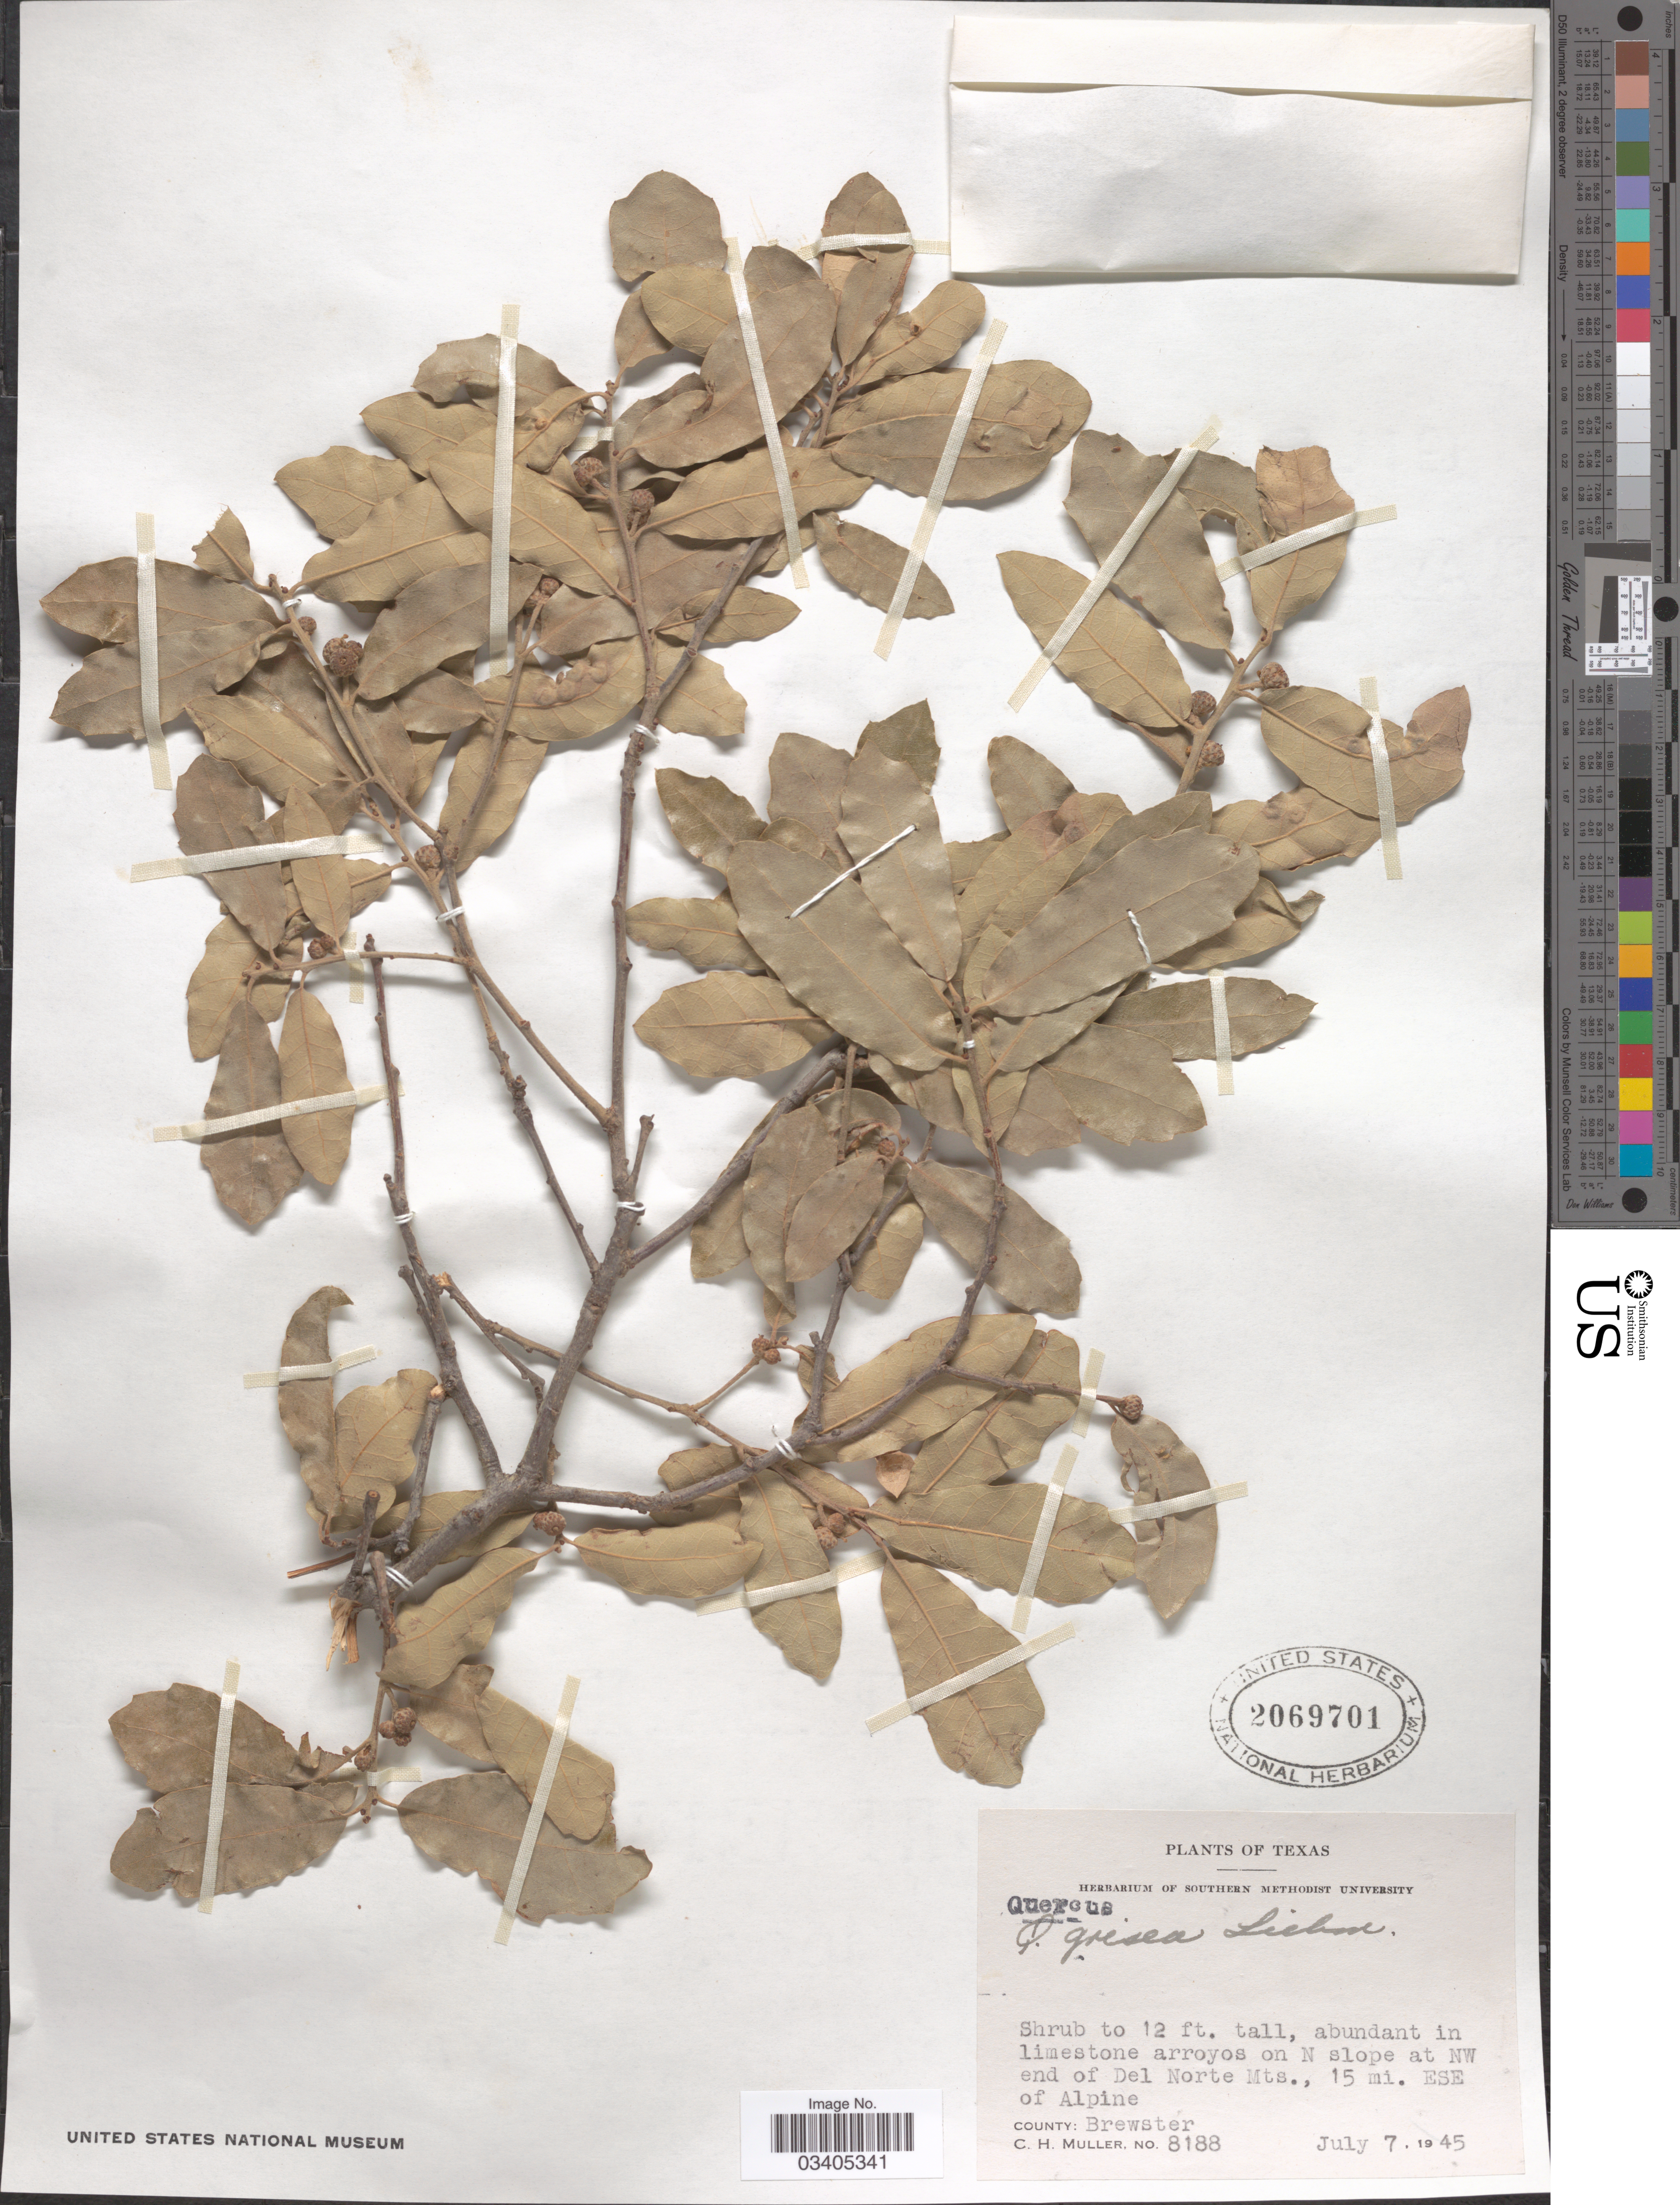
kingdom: Plantae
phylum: Tracheophyta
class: Magnoliopsida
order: Fagales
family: Fagaceae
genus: Quercus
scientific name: Quercus grisea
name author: Liebm.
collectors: C. H. Mueller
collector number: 8188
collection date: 1945-07-07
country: United States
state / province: Texas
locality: Abundant in limestone arroyos on N slope at NW end of Del Norte Mts., 15 mi. ESE of Alpine. County: Brewster.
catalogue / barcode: US 2069701